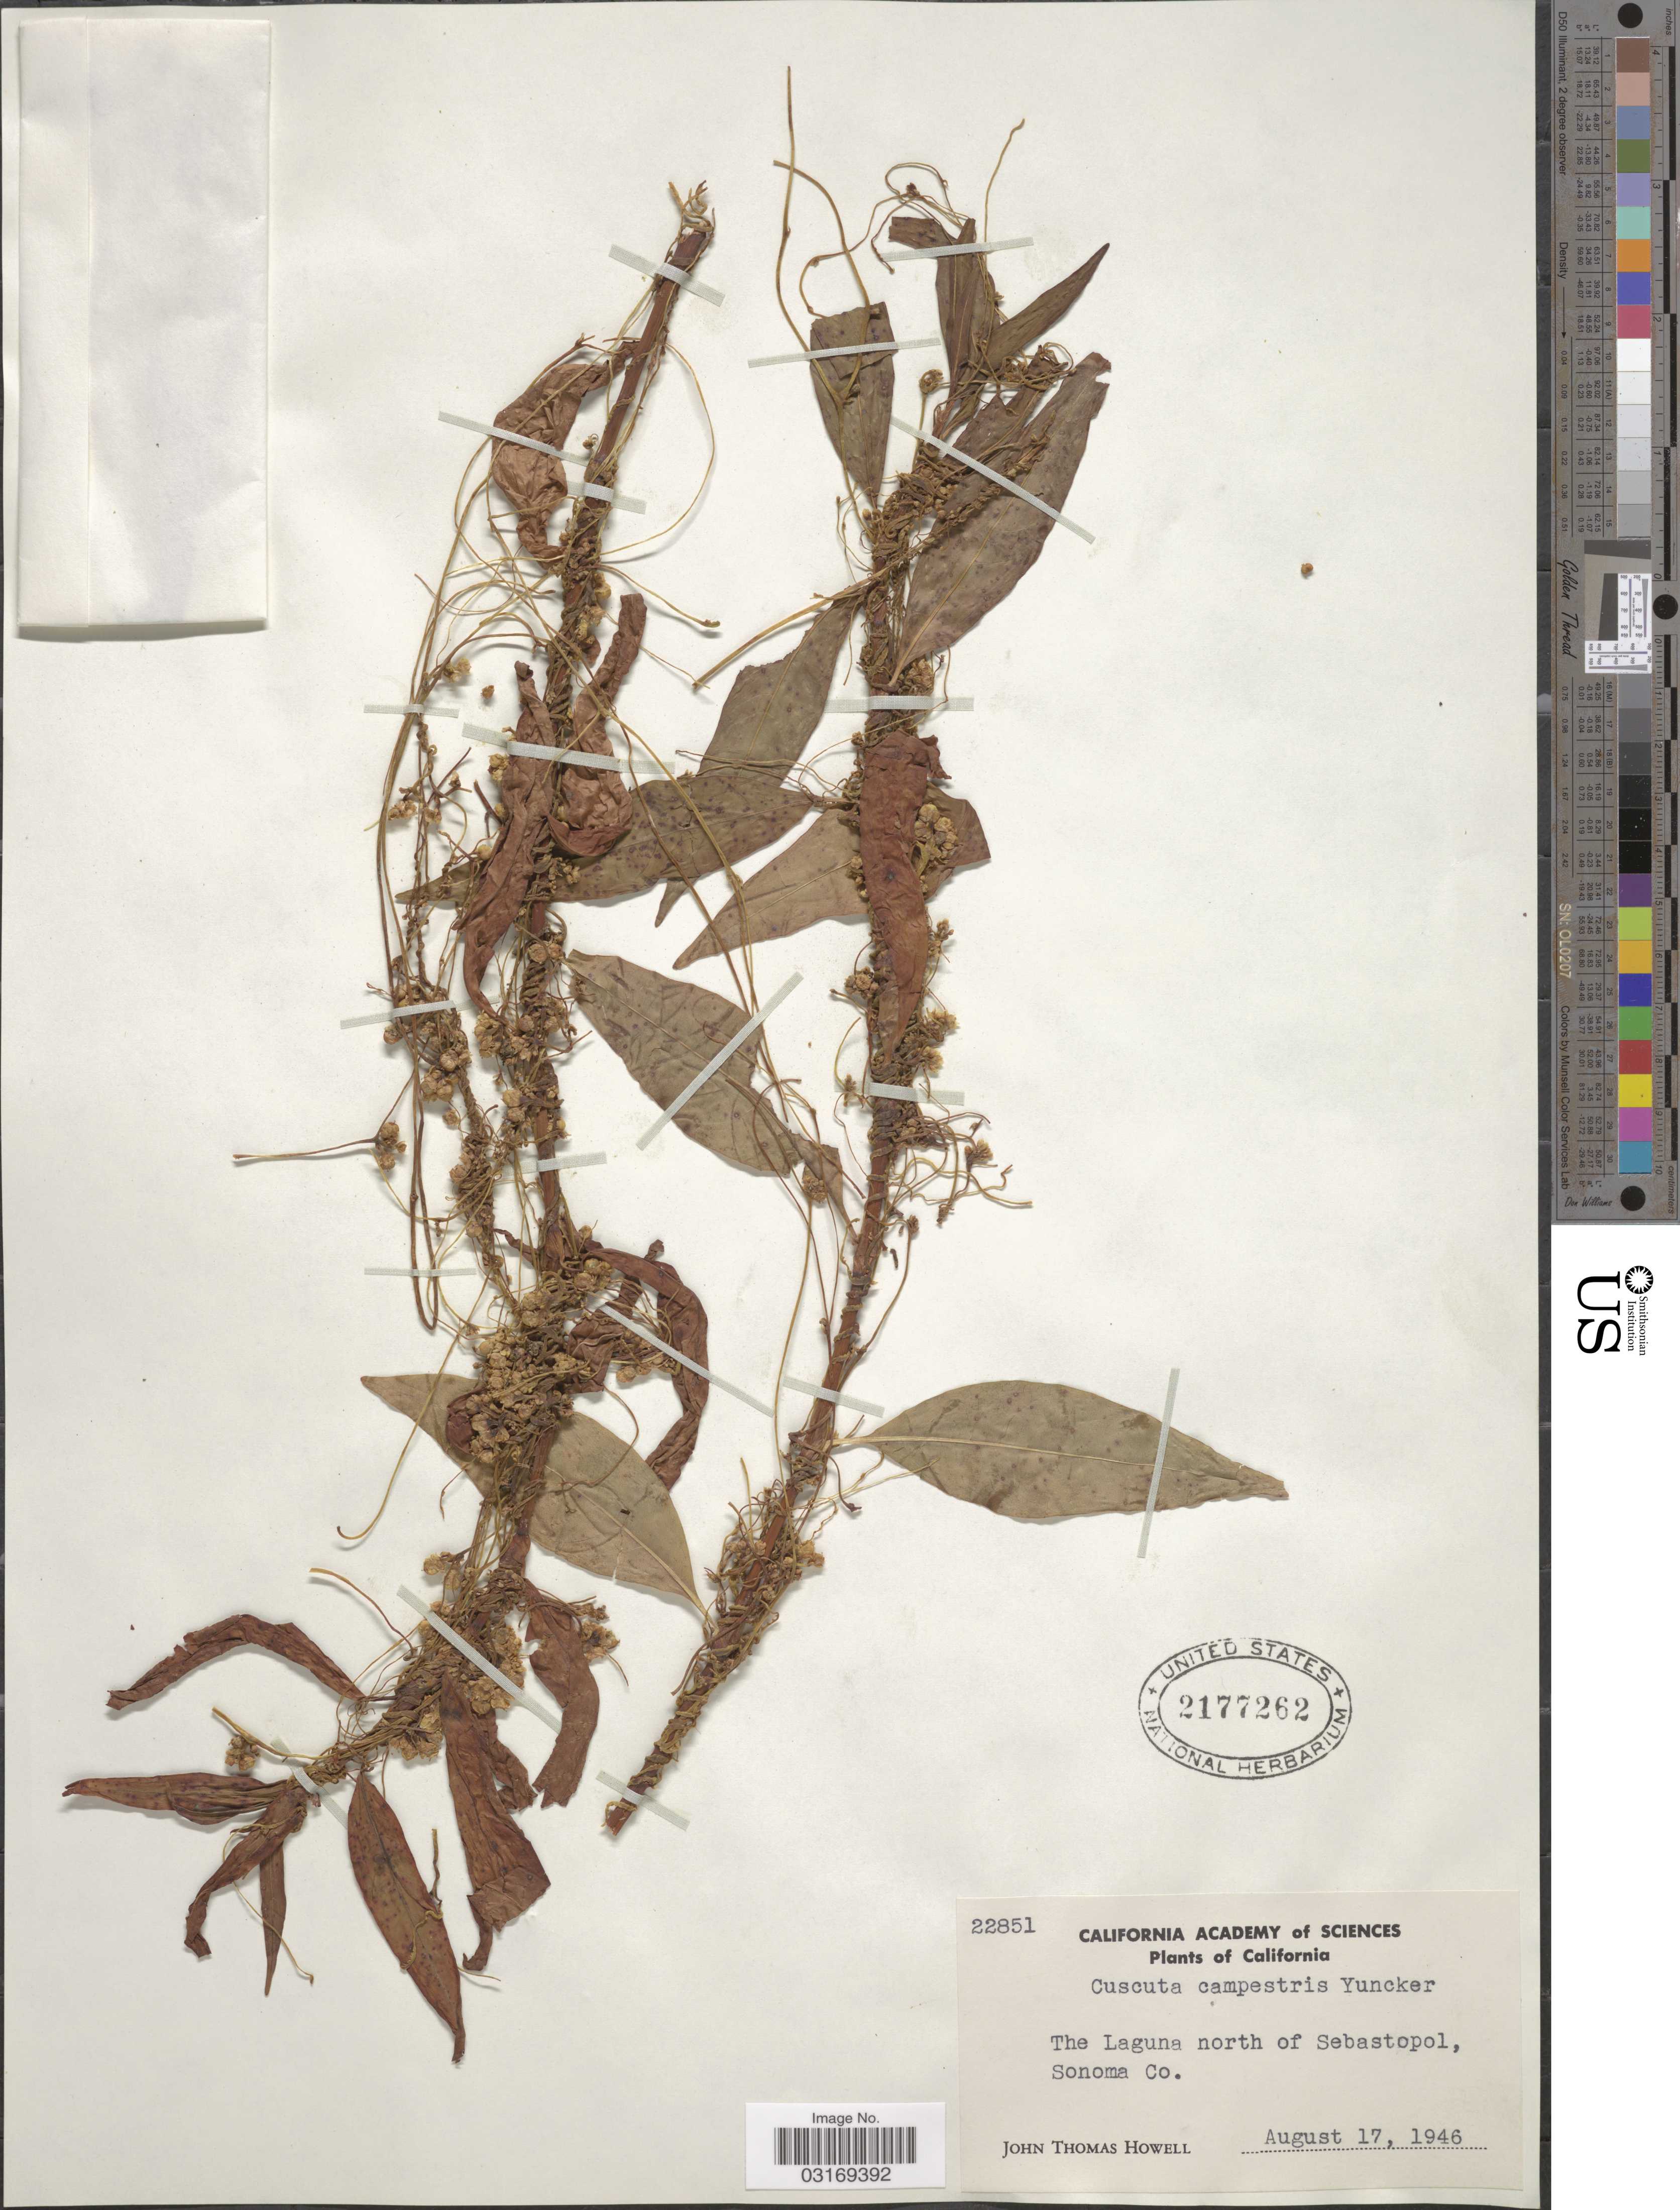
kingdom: Plantae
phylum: Tracheophyta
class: Magnoliopsida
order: Solanales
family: Convolvulaceae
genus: Cuscuta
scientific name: Cuscuta campestris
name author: Yunck.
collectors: J. T. Howell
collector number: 22851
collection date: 1946-08-17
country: United States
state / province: California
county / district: Sonoma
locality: The Laguna north of Sebastopol, Sonoma Co.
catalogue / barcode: US 2177262